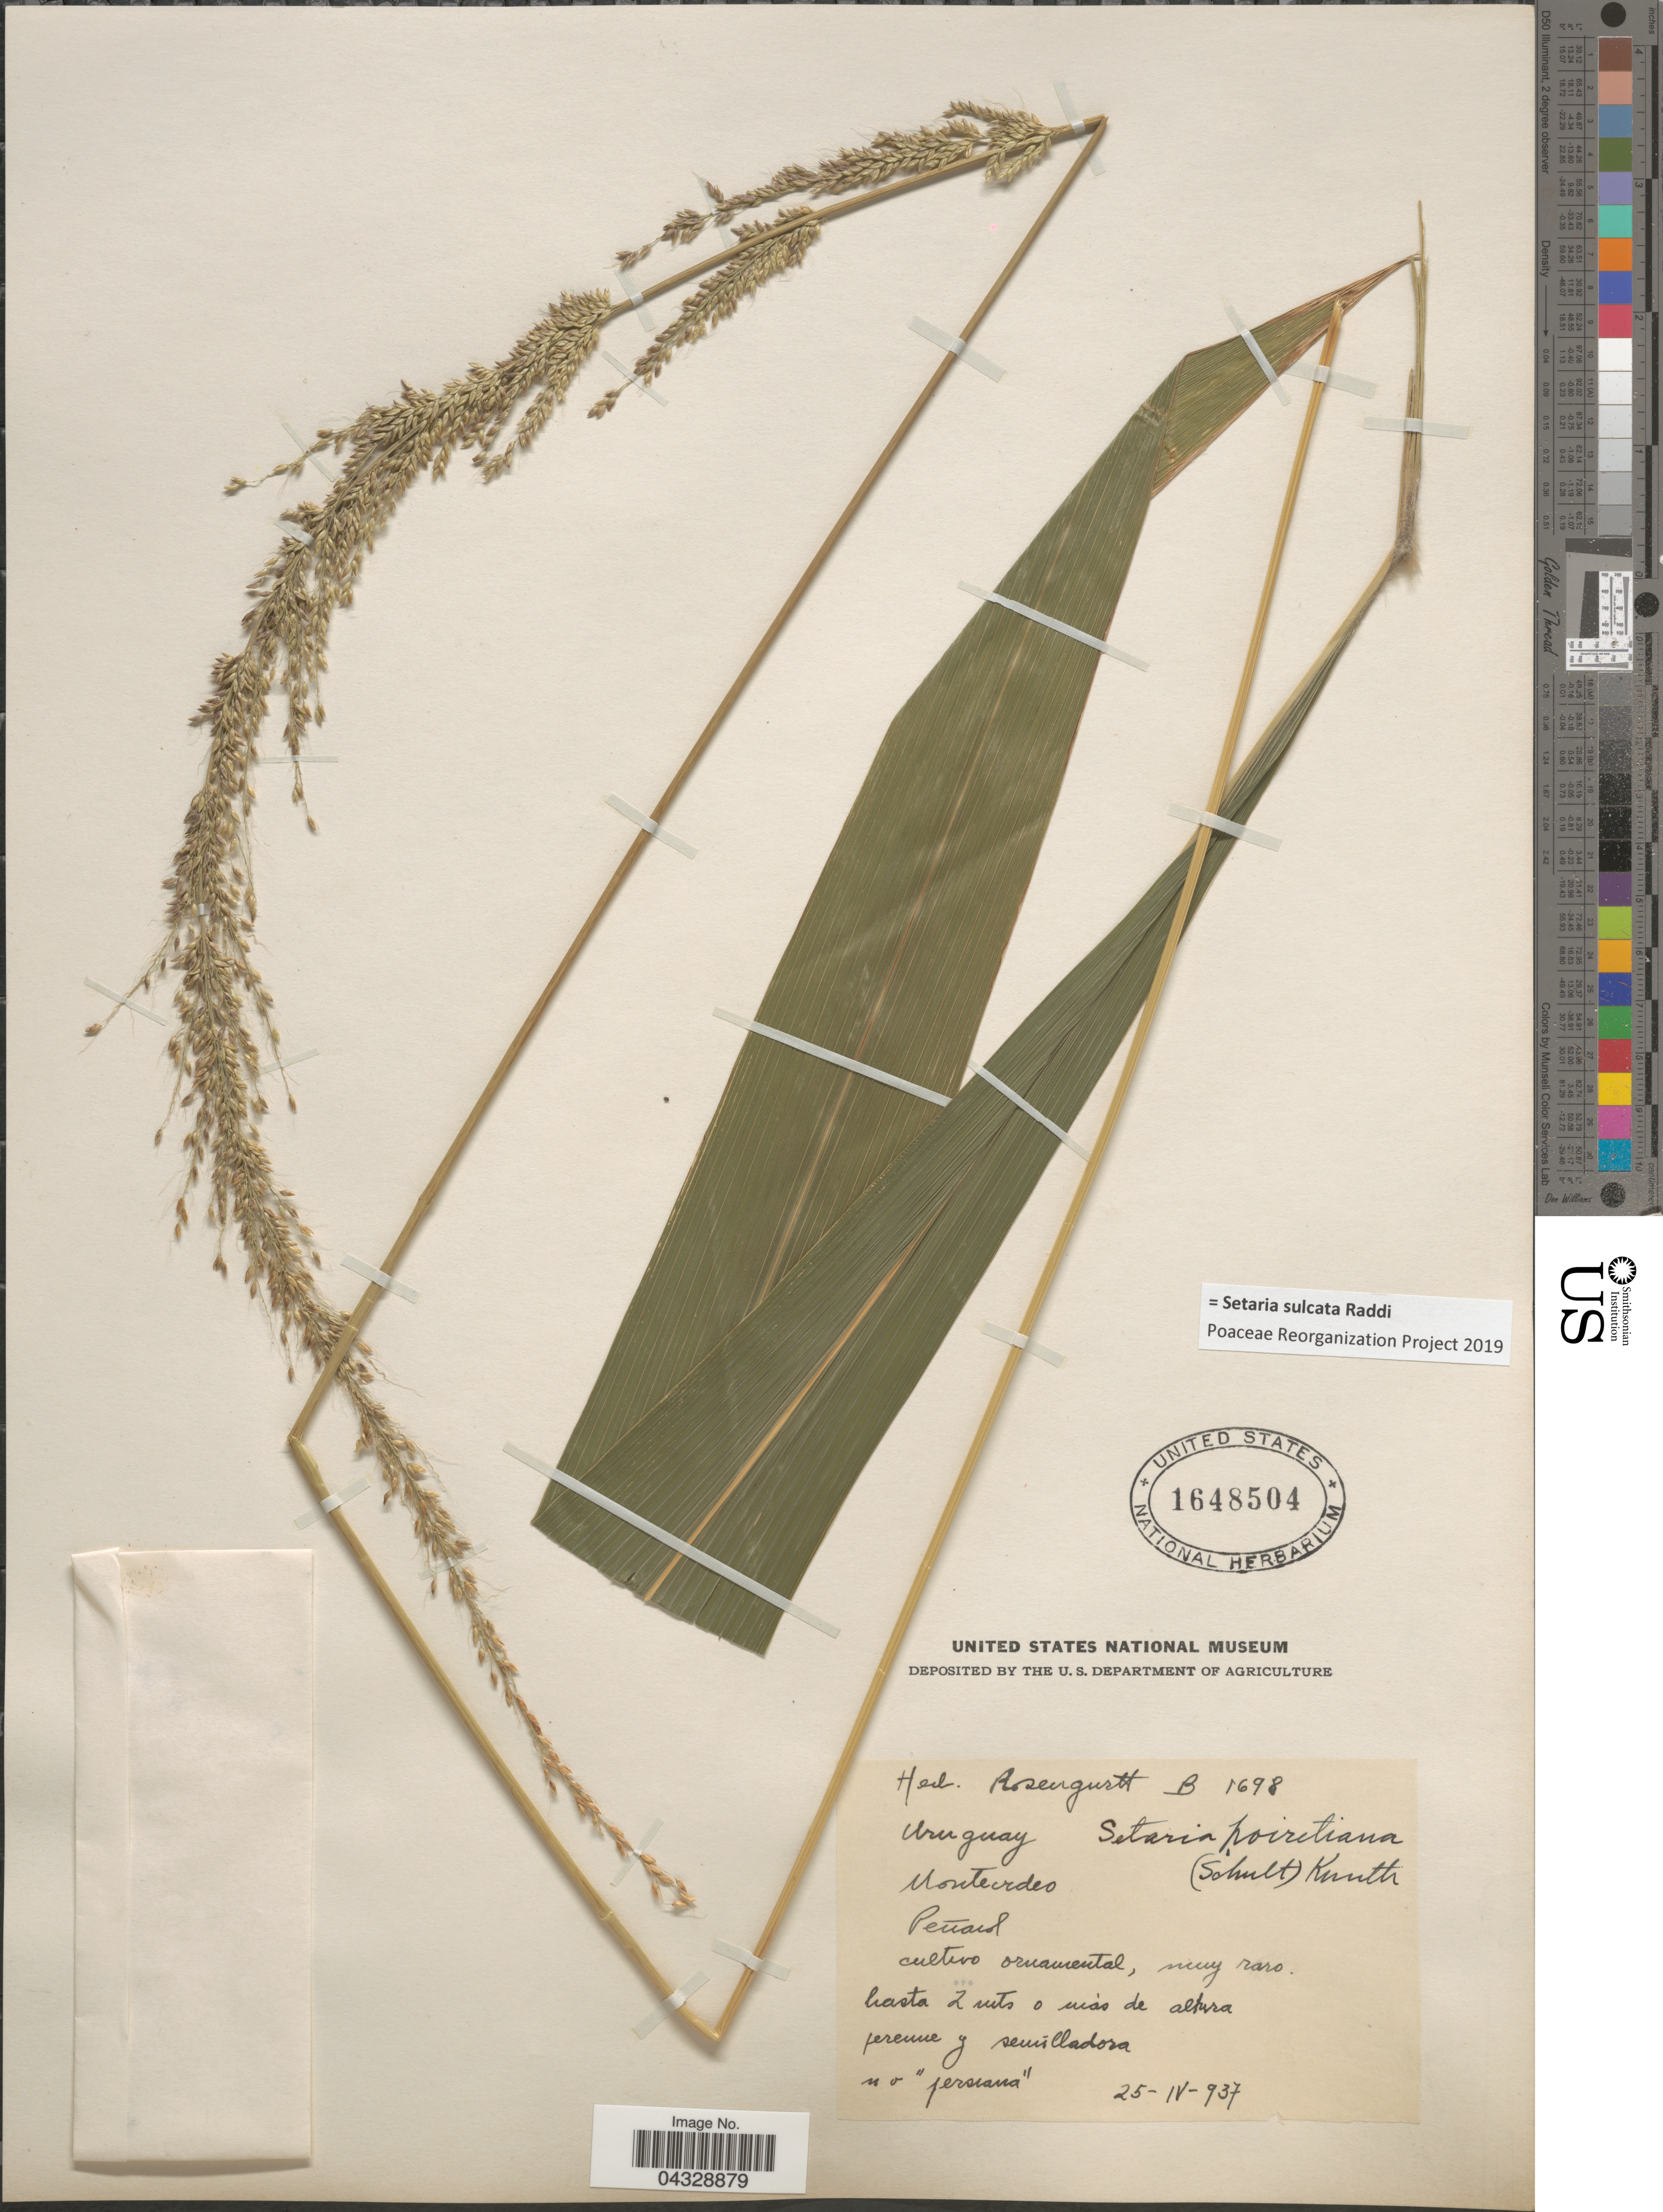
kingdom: Plantae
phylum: Tracheophyta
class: Liliopsida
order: Poales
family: Poaceae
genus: Setaria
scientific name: Setaria sulcata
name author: Raddi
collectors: ex herb. Rosengurtt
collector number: B1698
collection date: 1937-04-25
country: Uruguay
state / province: Montevideo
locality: Peñarol.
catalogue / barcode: US 1648504